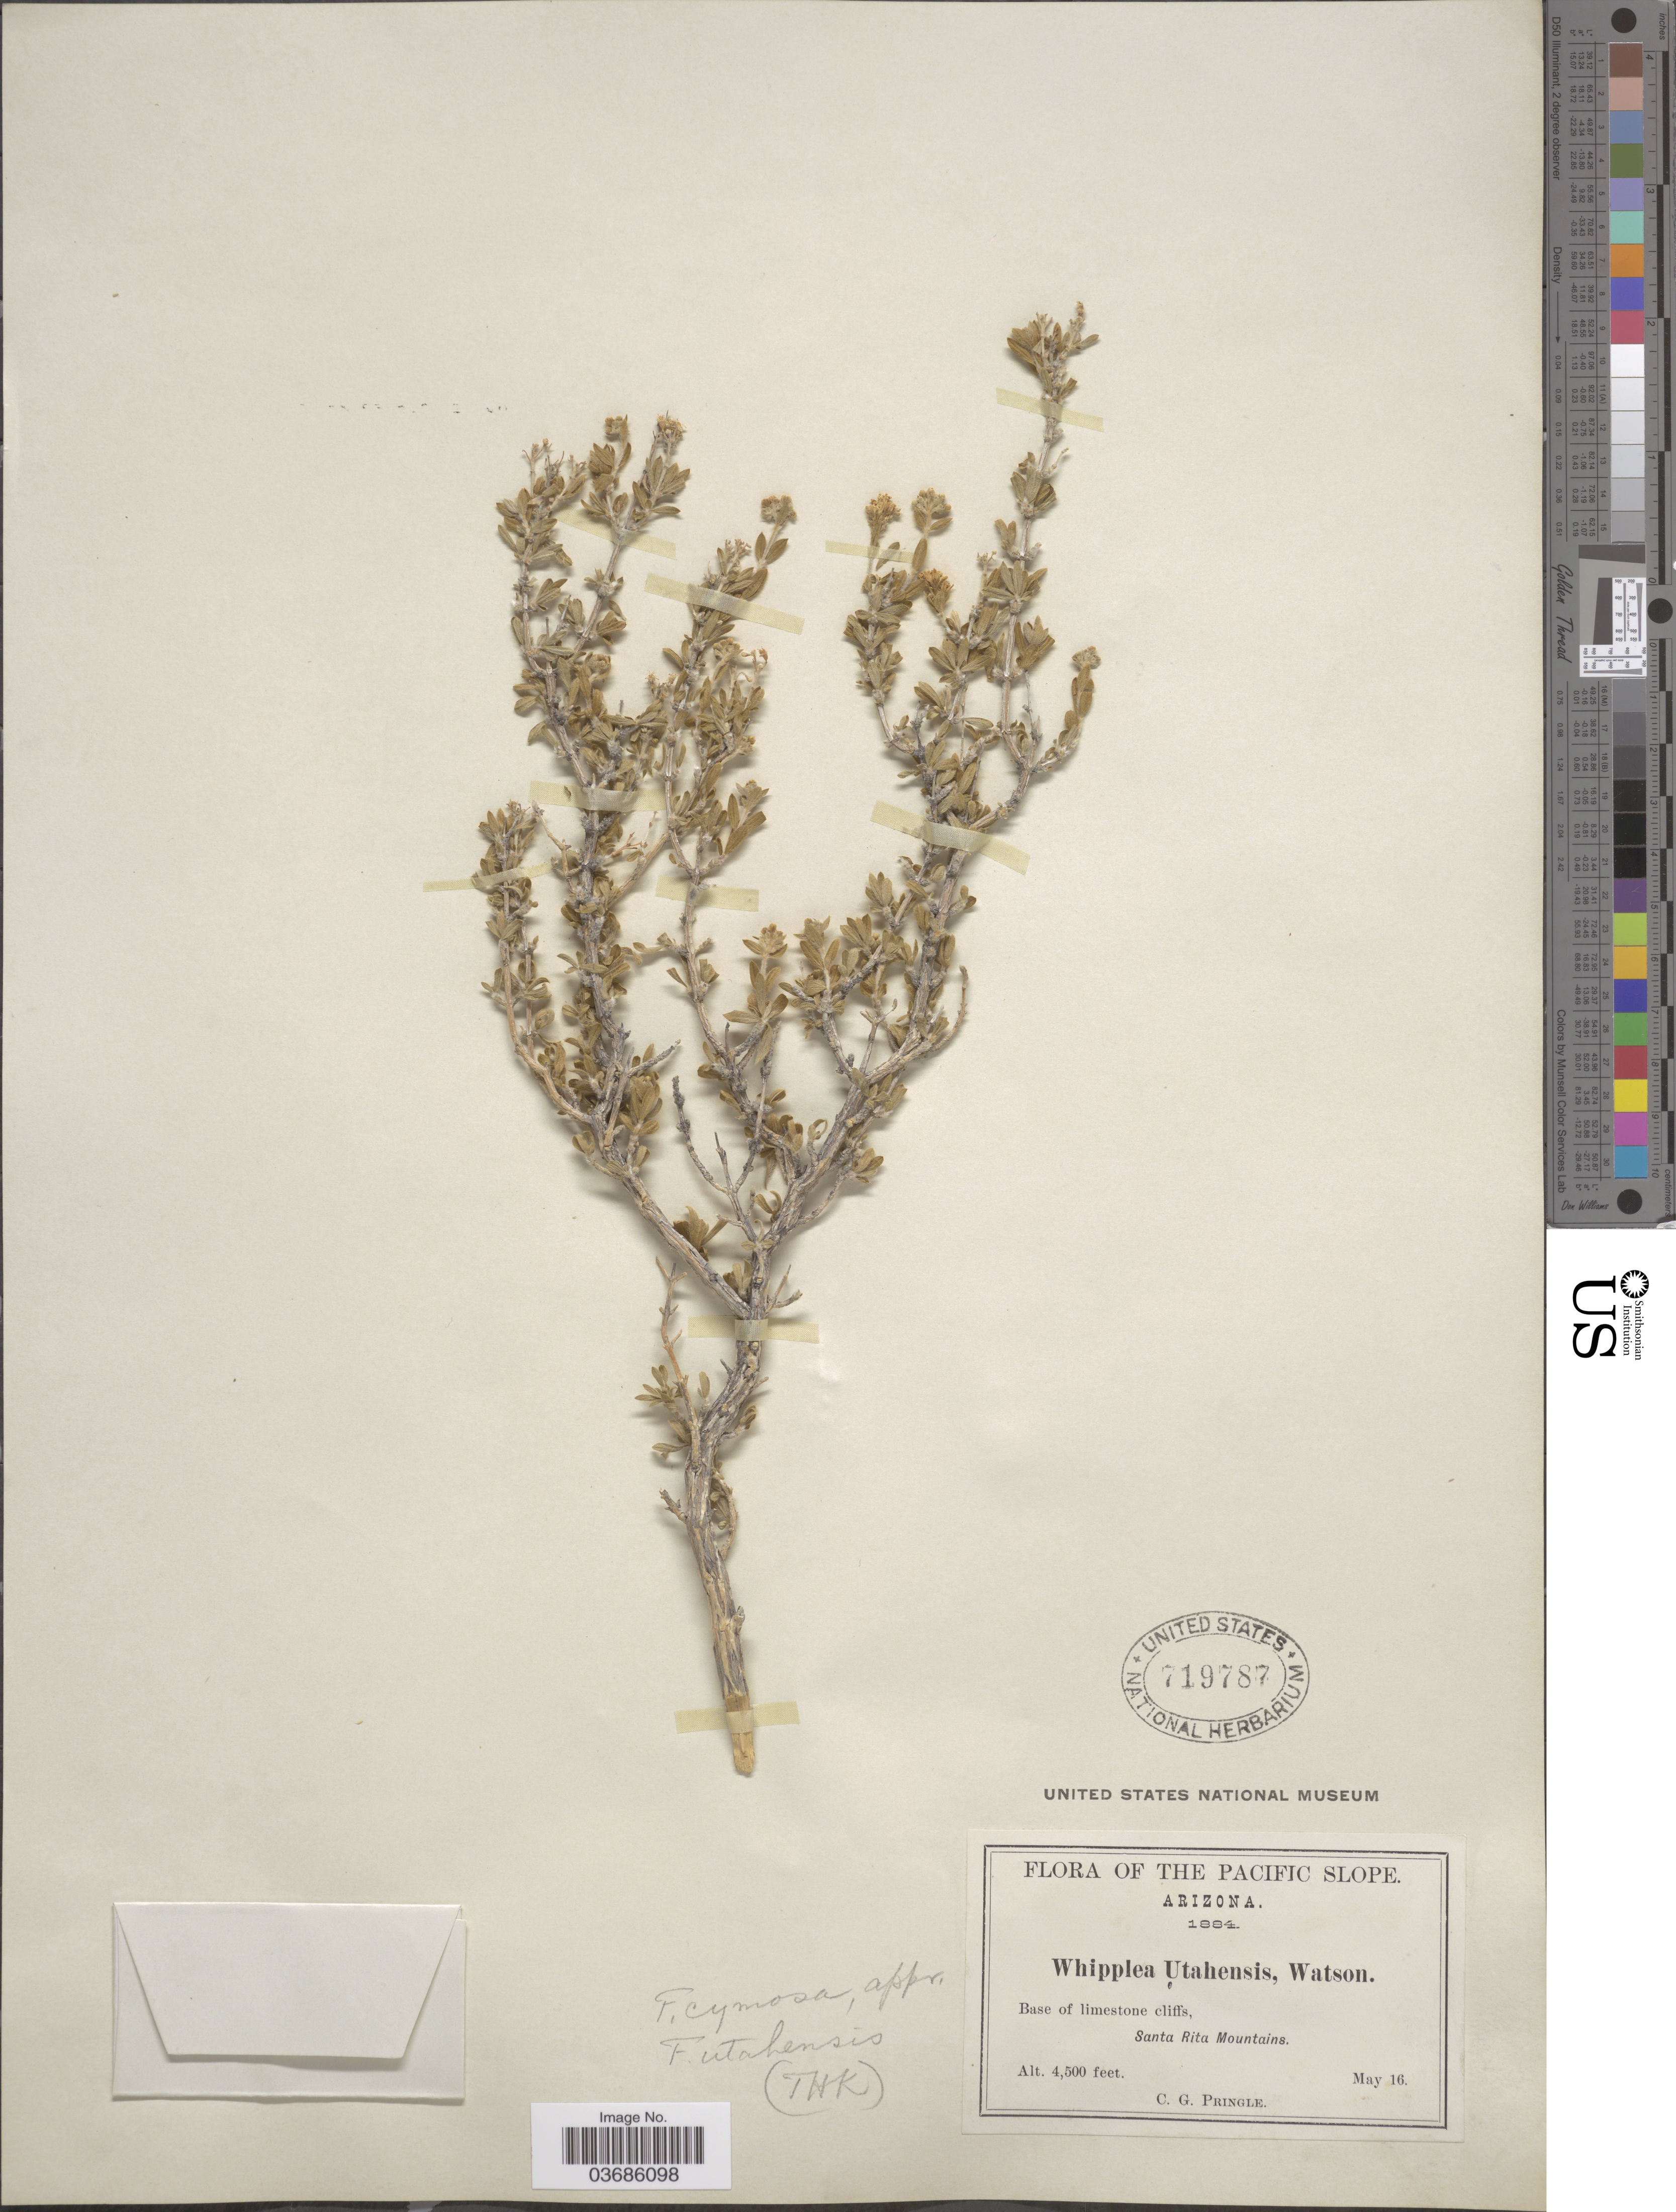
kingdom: Plantae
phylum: Tracheophyta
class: Magnoliopsida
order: Cornales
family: Hydrangeaceae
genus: Fendlerella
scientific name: Fendlerella cymosa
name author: Greene ex Wooton & Standl.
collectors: C. G. Pringle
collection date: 1884-05-16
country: United States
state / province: Arizona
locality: The Pacific Slope. Santa Rita Mountains.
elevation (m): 1372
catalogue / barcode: US 719787